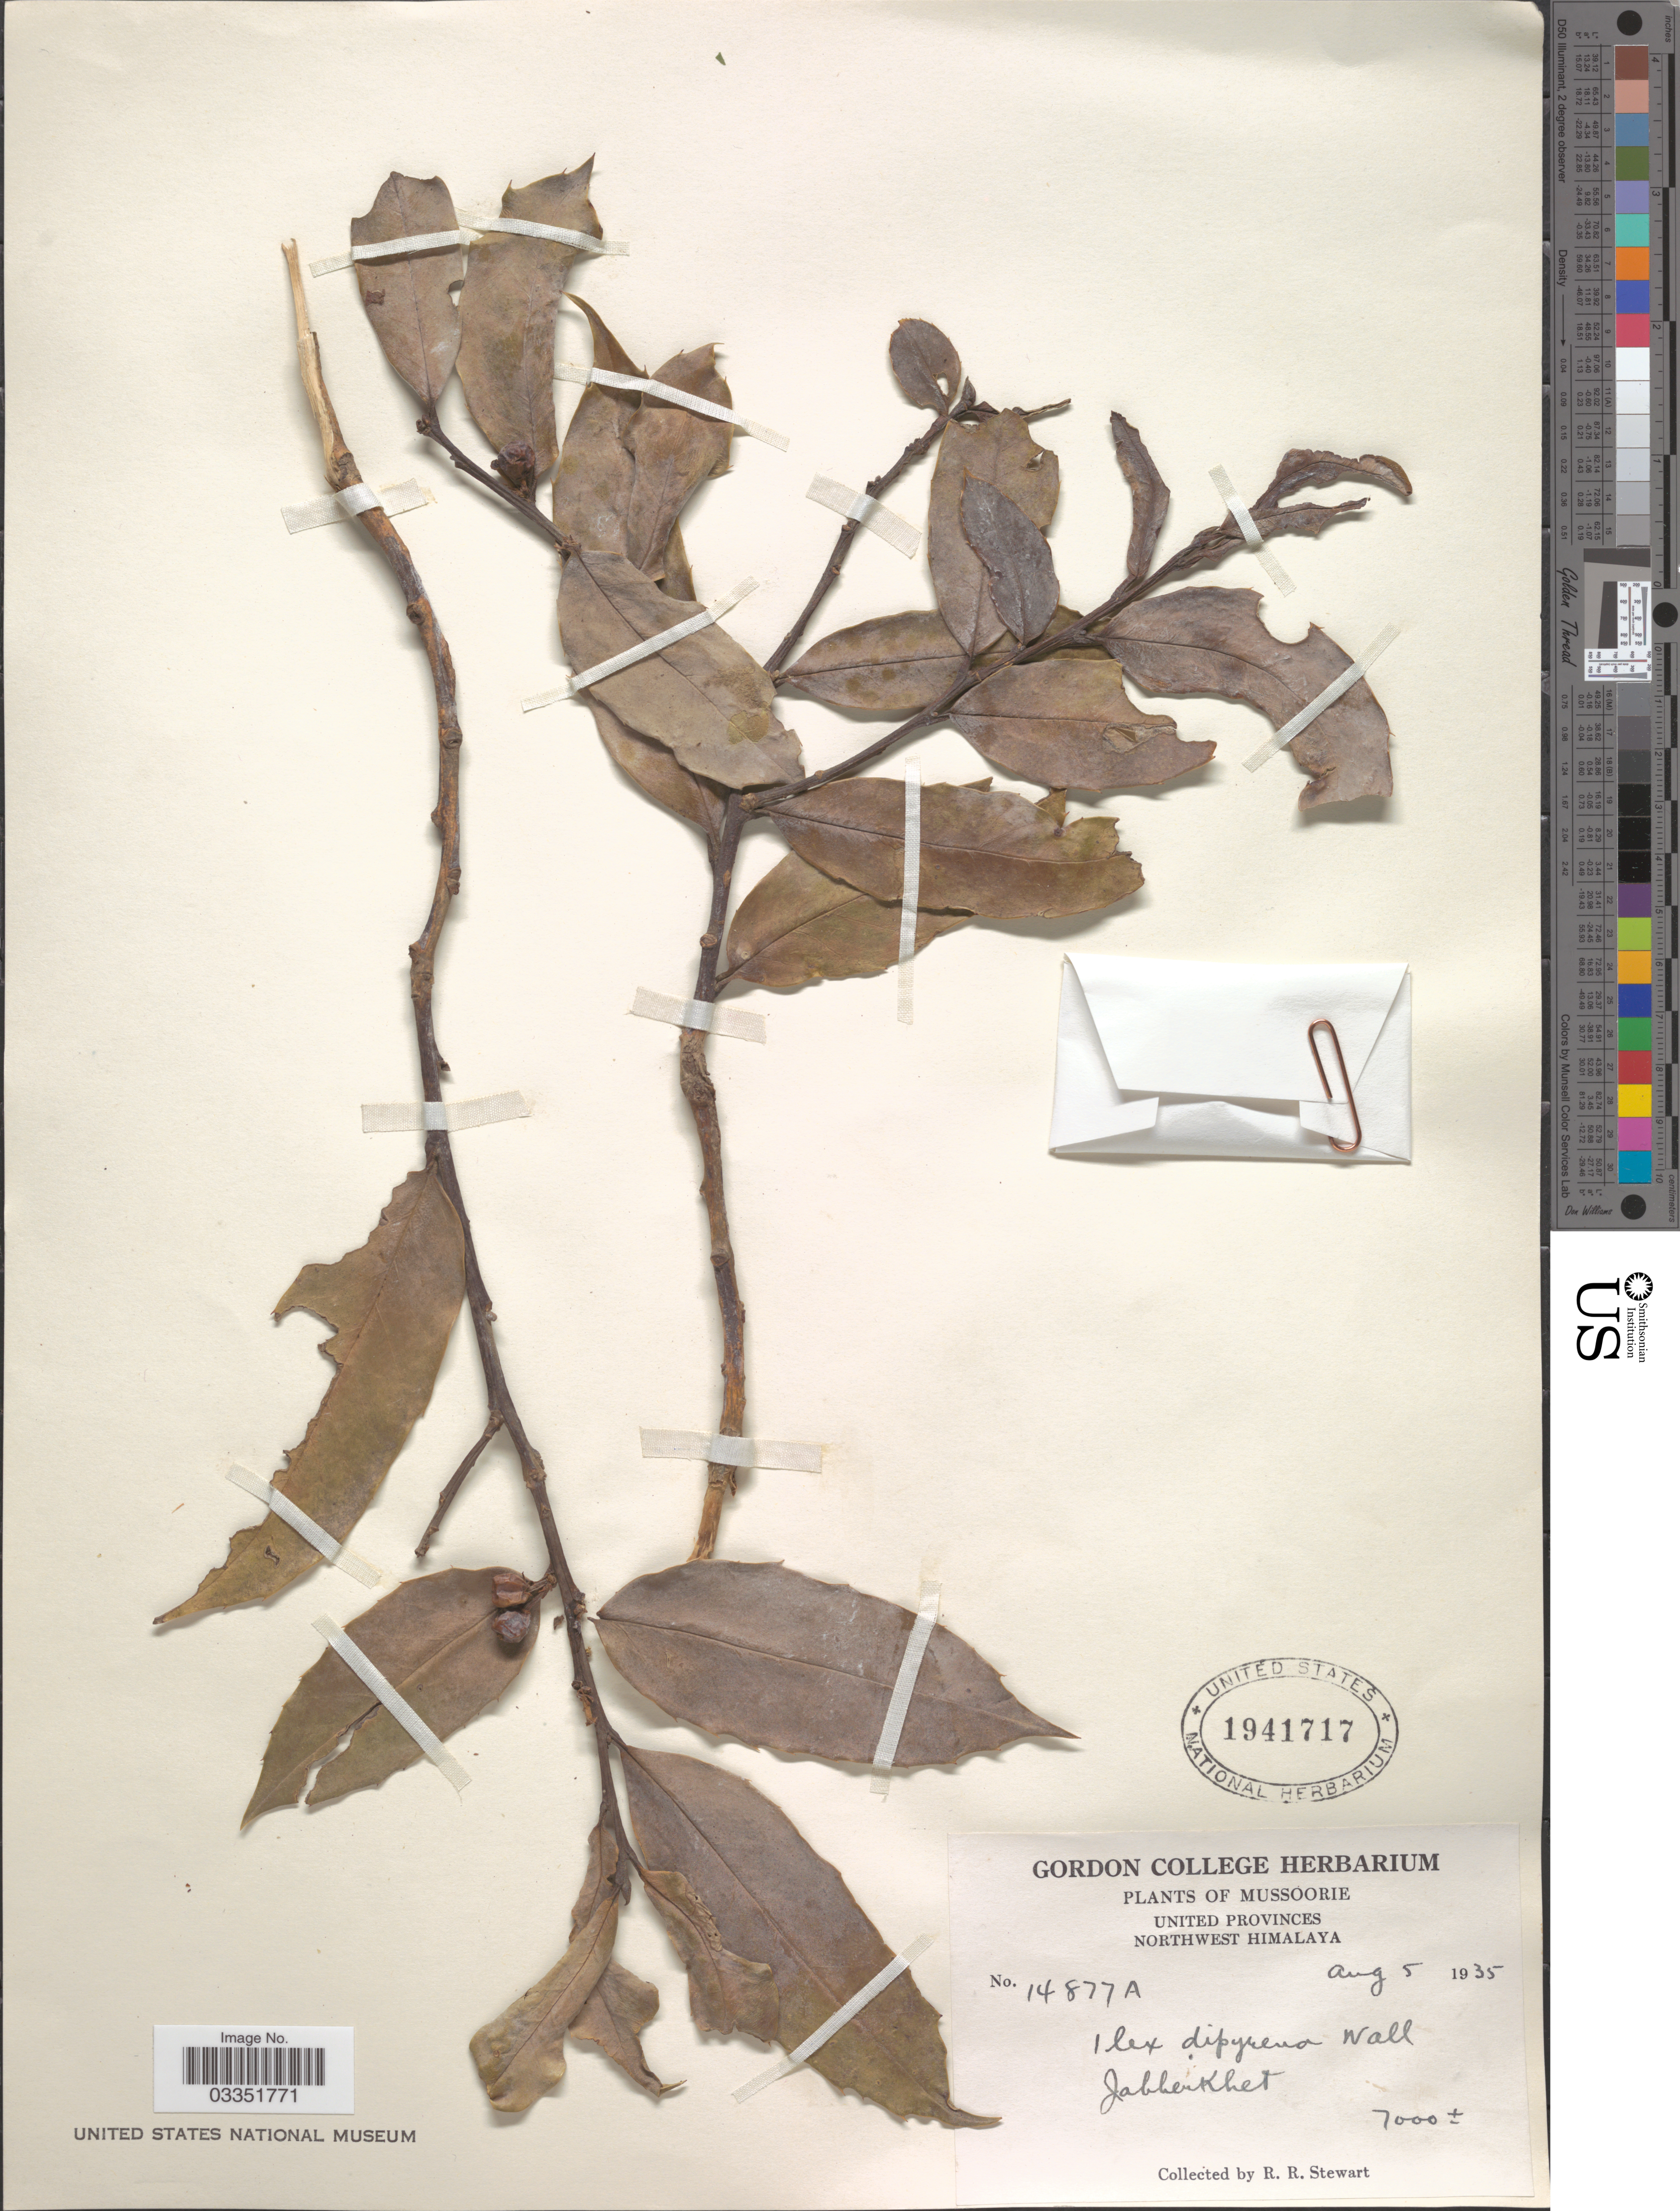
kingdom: Plantae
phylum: Tracheophyta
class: Magnoliopsida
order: Aquifoliales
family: Aquifoliaceae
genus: Ilex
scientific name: Ilex dipyrena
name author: Wall.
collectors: R. Stewart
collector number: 14877A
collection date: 1935-08-05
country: India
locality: Mussoorie. United Provinces. Northwest Himalaya. JabbenKhet.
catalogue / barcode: US 1941717